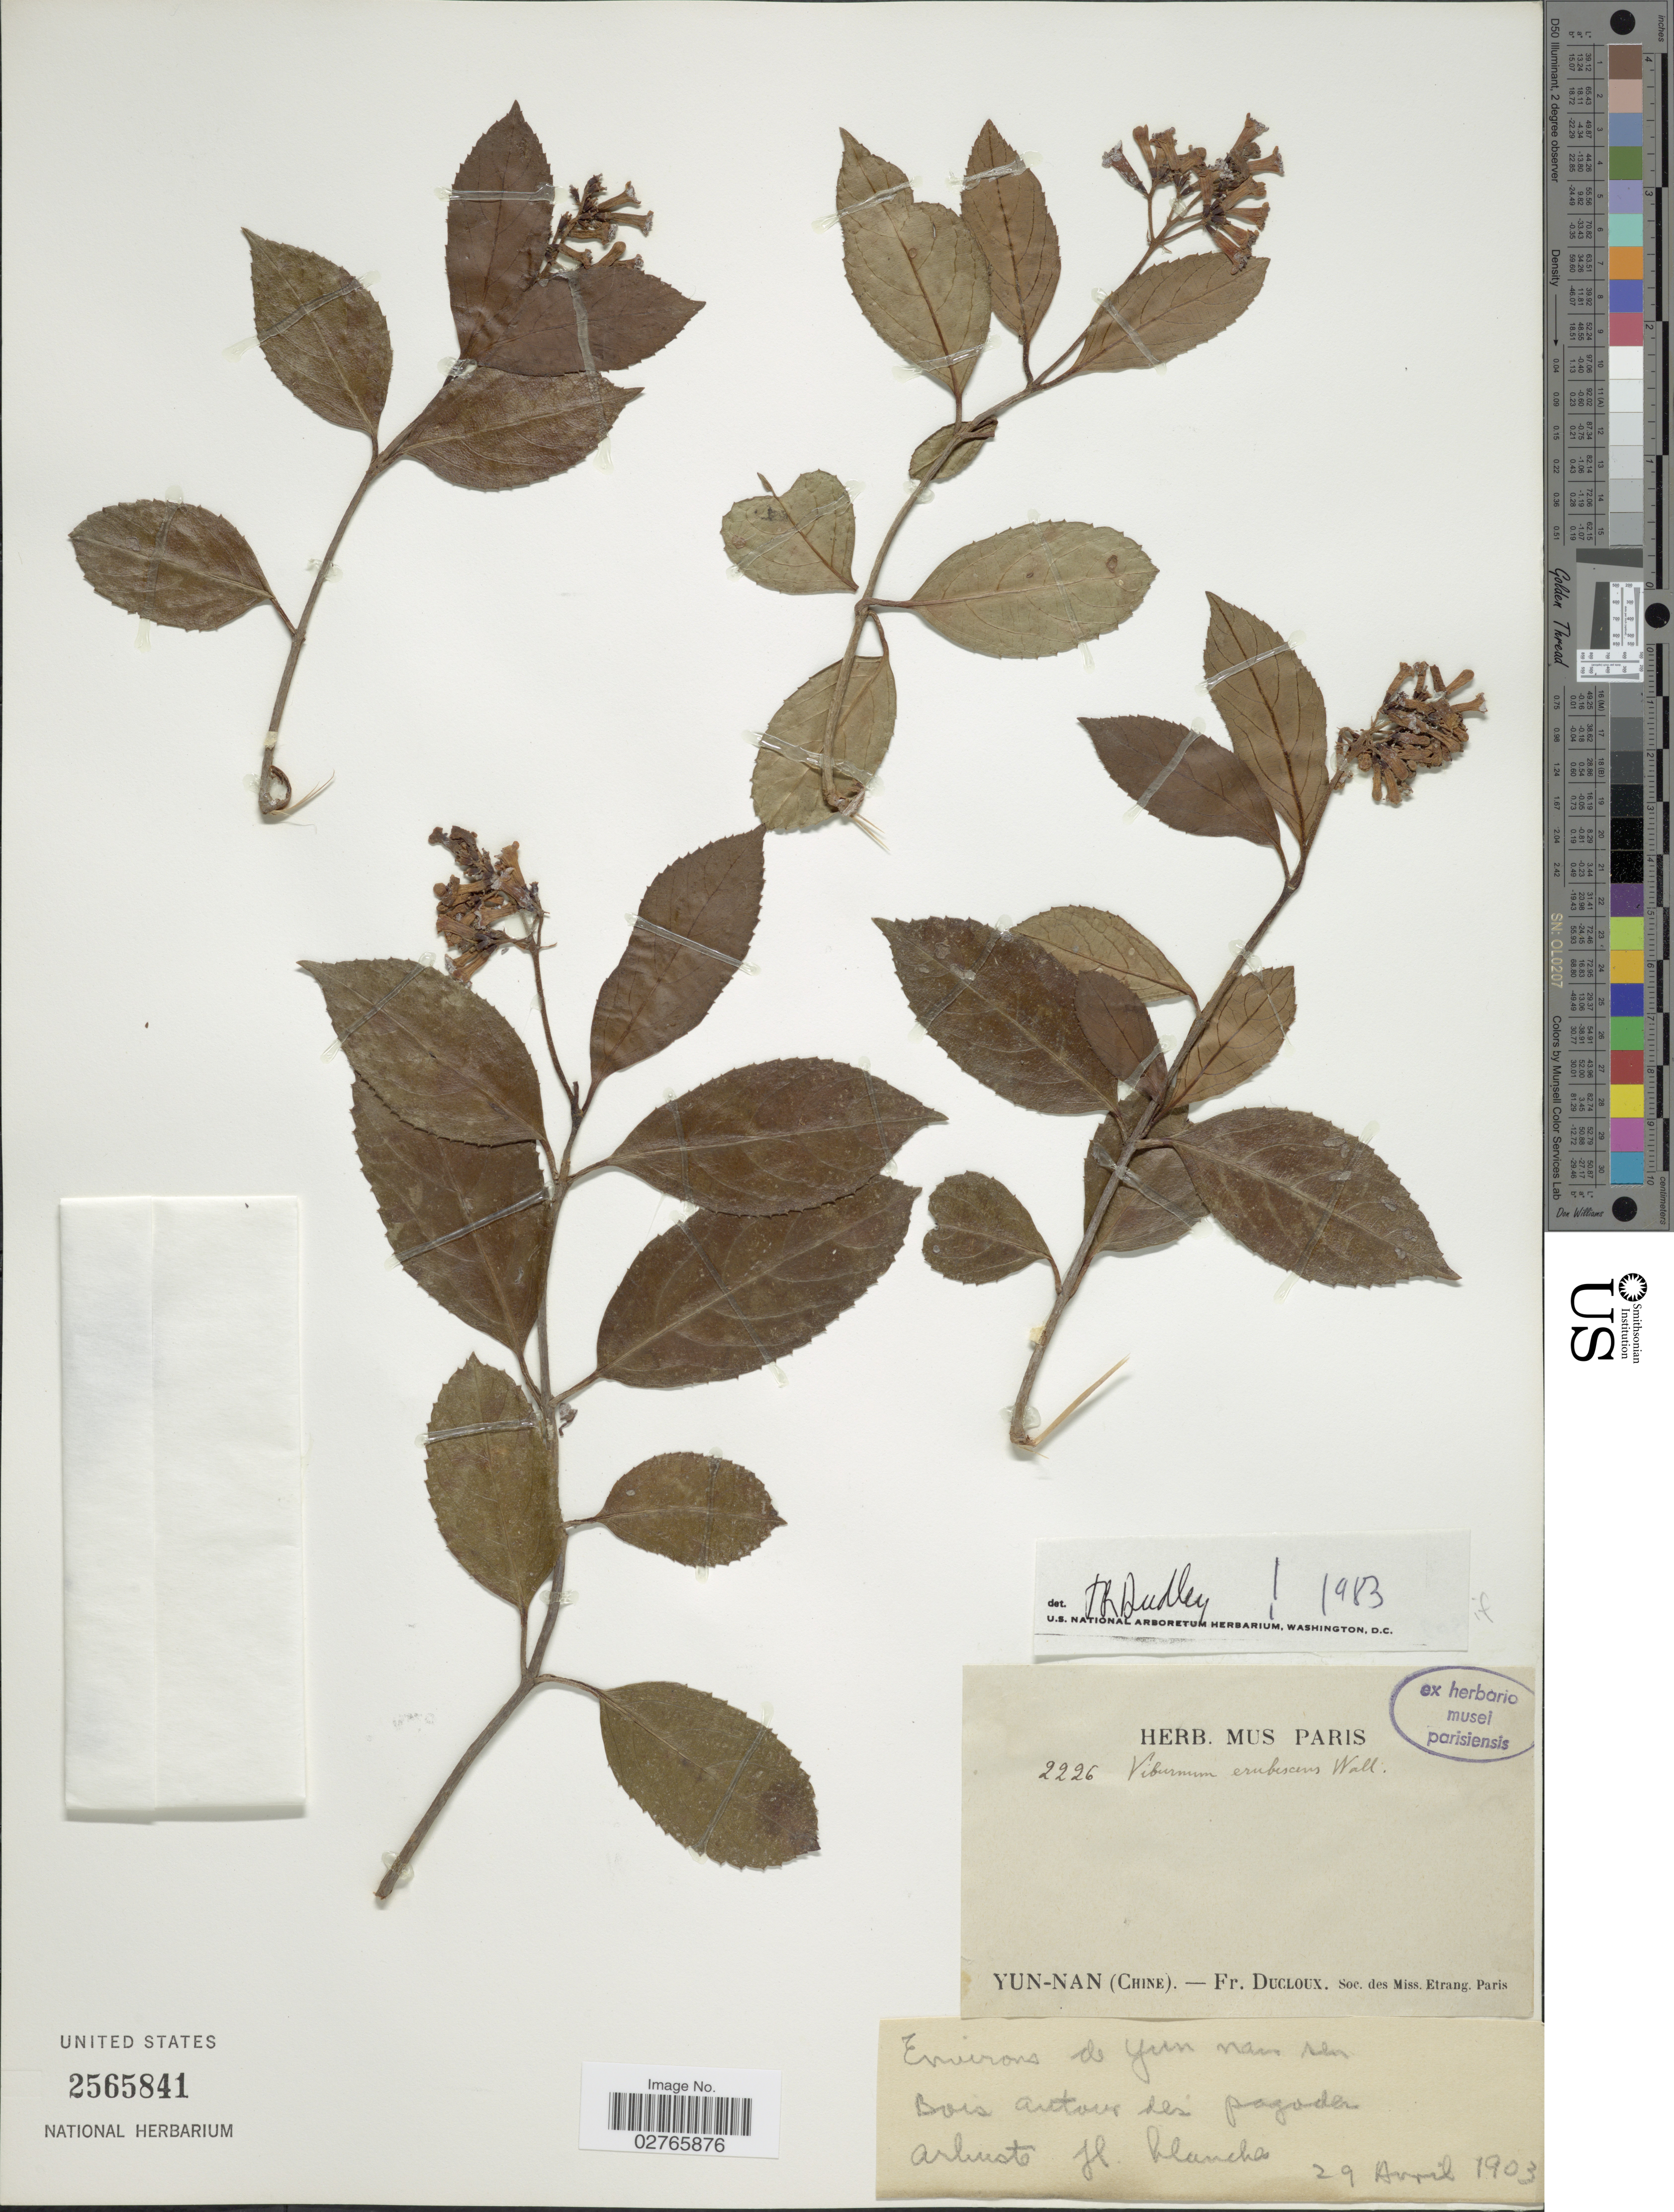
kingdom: Plantae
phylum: Tracheophyta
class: Magnoliopsida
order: Dipsacales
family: Viburnaceae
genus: Viburnum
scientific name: Viburnum erubescens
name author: Wall.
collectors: F. Ducloux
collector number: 2226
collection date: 1903-04-29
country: China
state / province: Yunnan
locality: Chine. Environs de Yunnan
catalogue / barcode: US 2565841